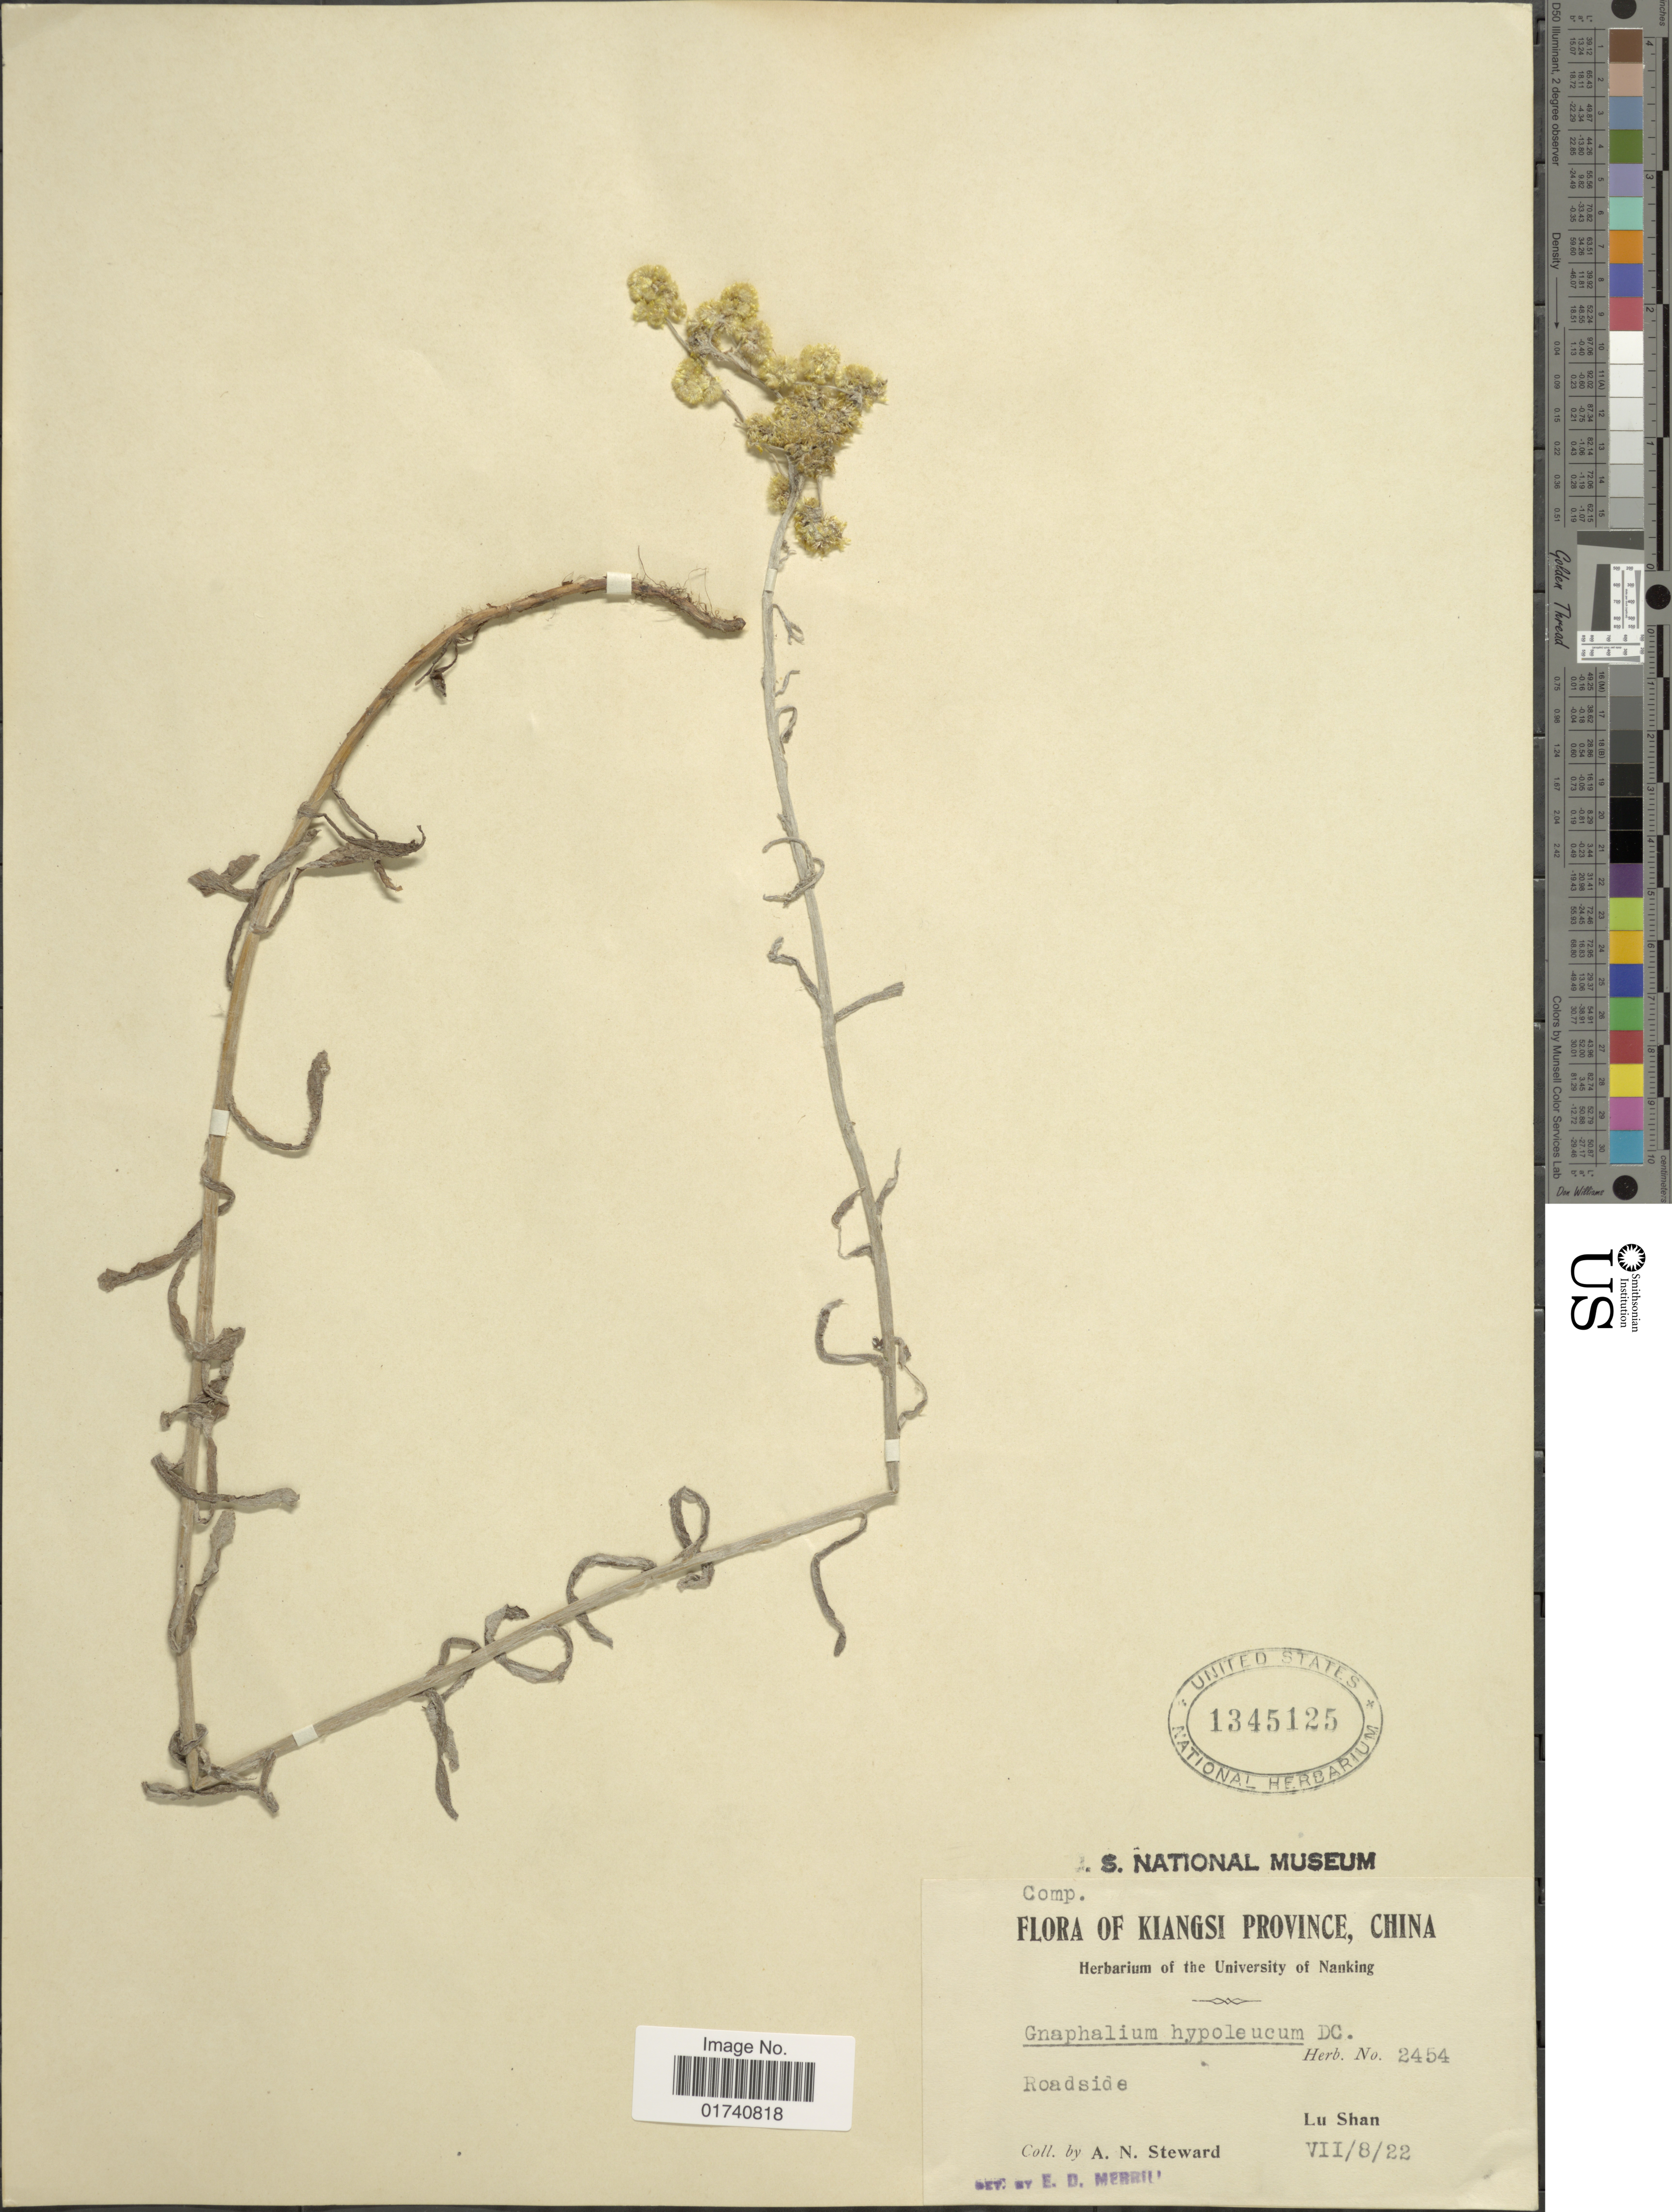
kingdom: Plantae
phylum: Tracheophyta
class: Magnoliopsida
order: Asterales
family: Asteraceae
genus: Pseudognaphalium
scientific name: Pseudognaphalium hypoleucum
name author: (DC.) Hilliard & B.L. Burtt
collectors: A. N. Steward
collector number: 2454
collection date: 1922-07-08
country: China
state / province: Jiangxi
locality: Kiangsi Province. Lu Shan. Roadside.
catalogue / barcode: US 1345125